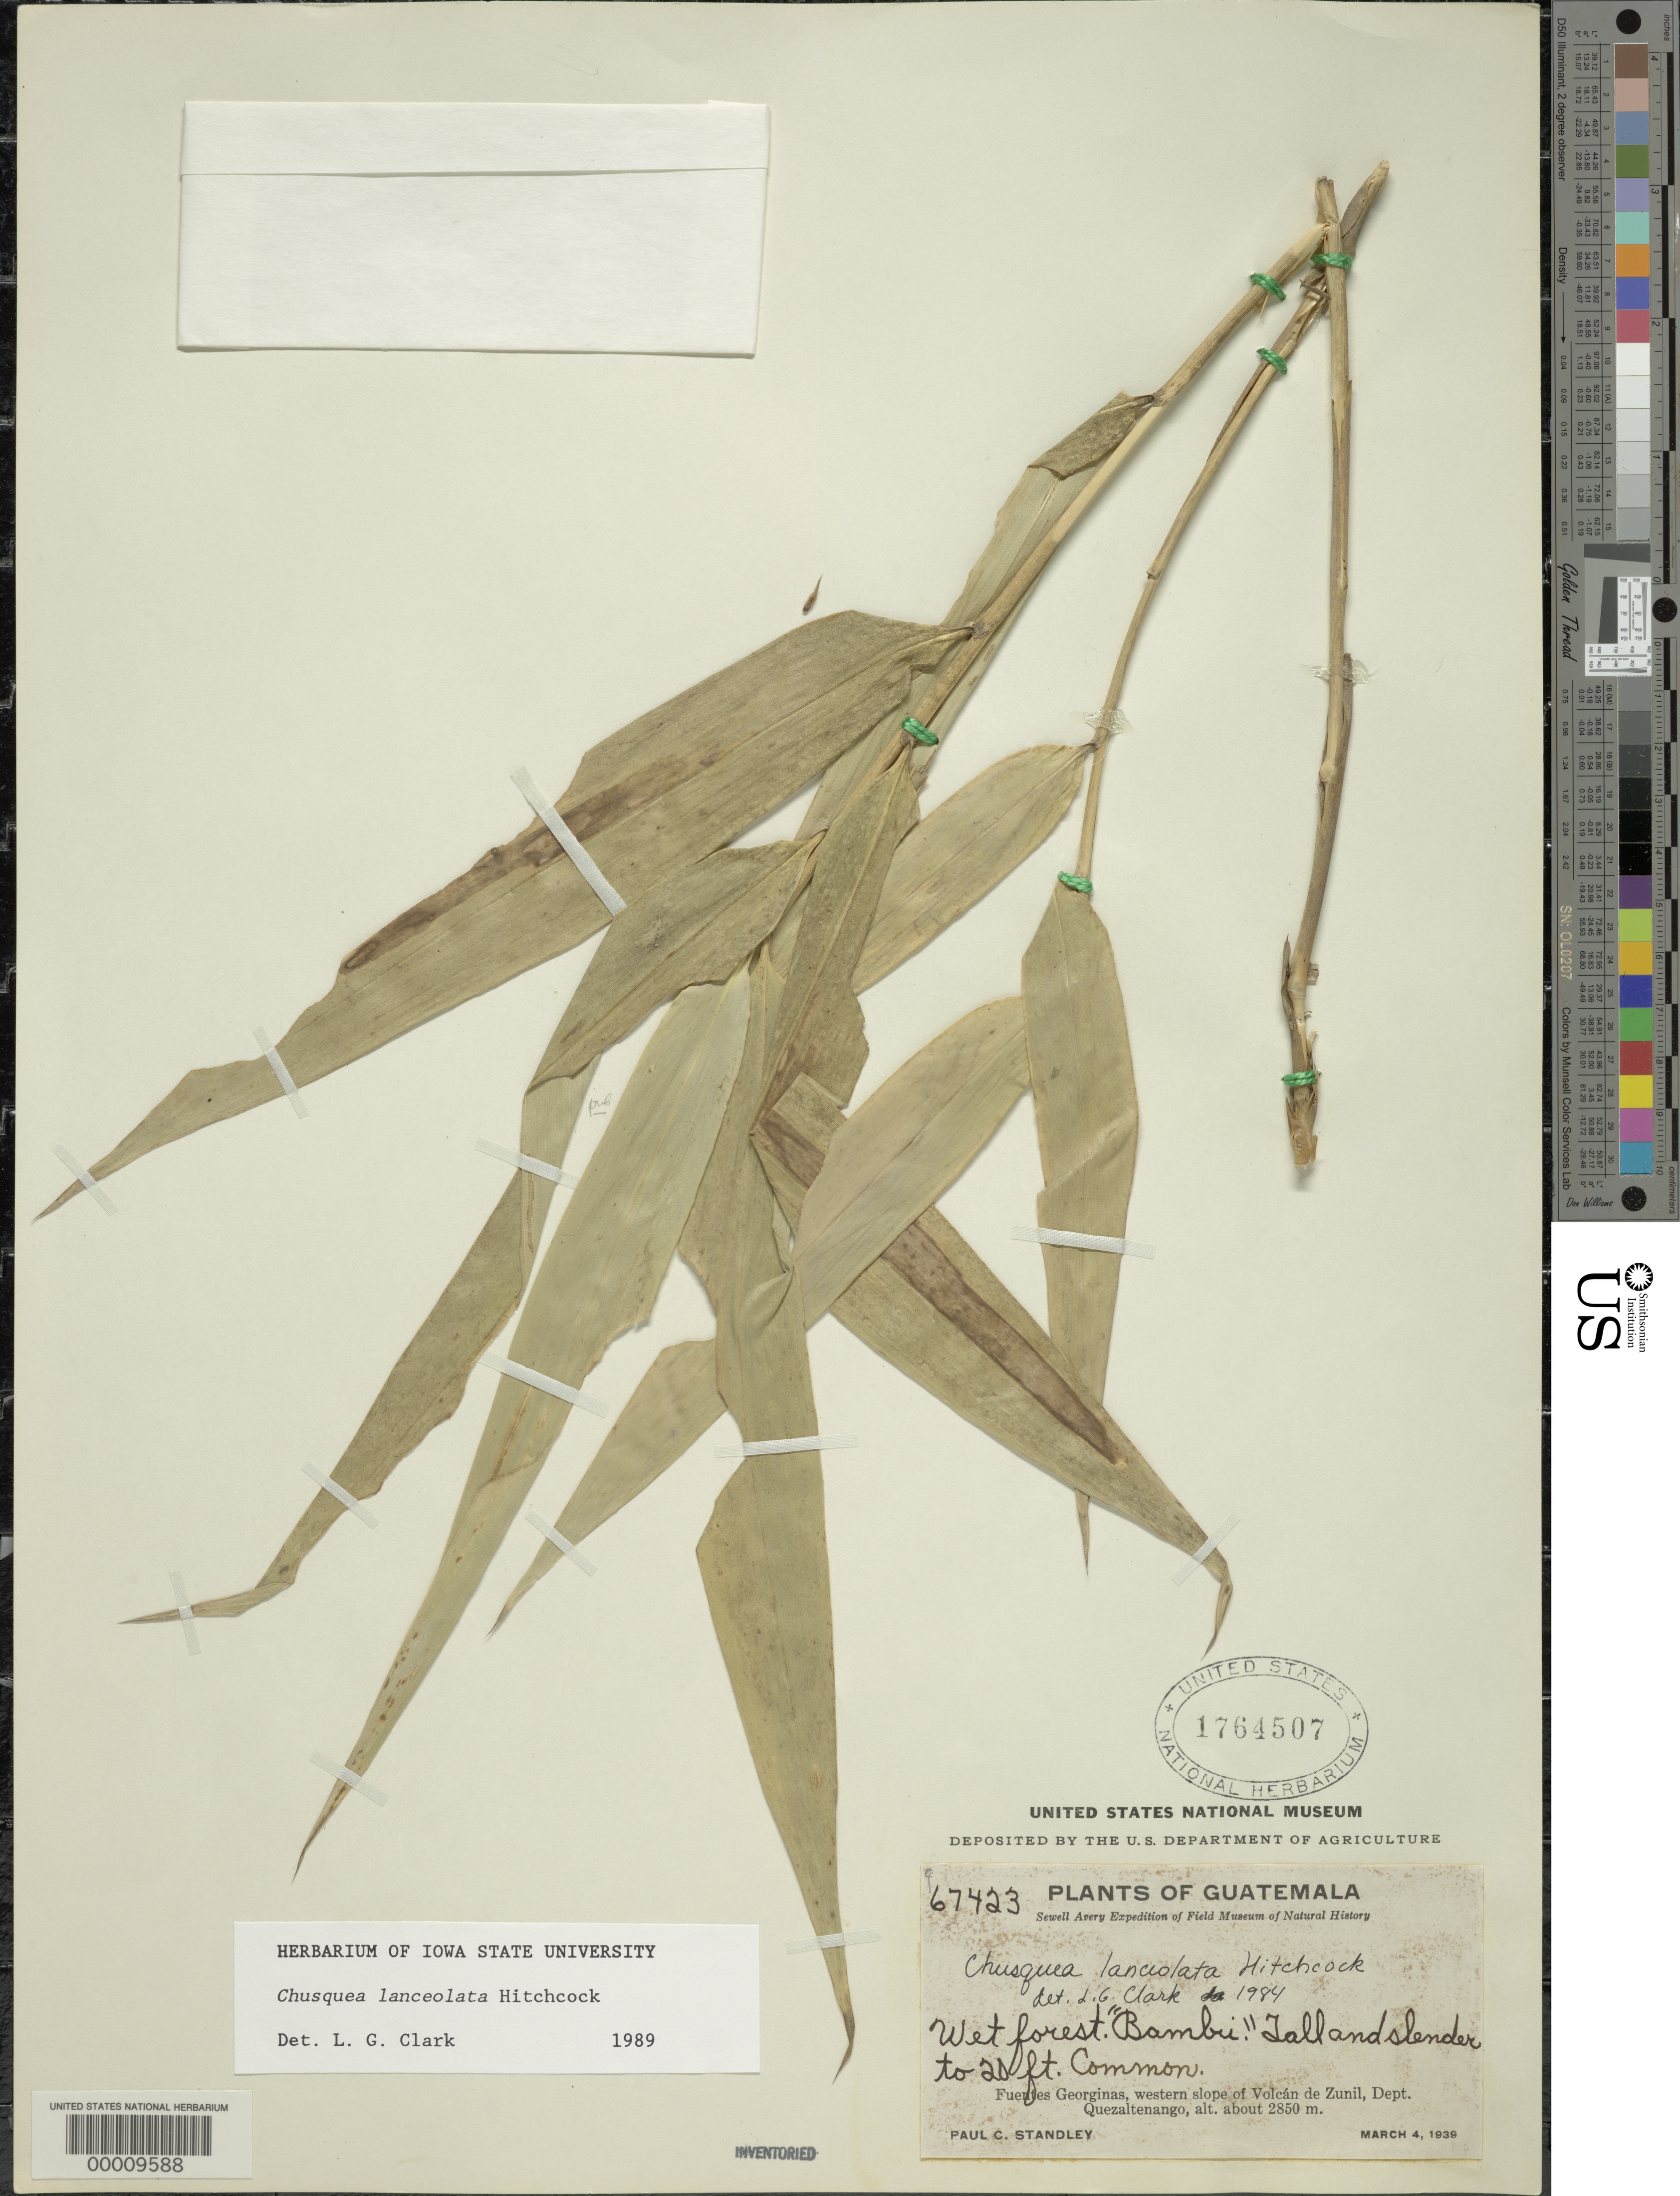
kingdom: Plantae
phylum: Tracheophyta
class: Liliopsida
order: Poales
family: Poaceae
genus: Chusquea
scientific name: Chusquea lanceolata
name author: Hitchc. in C.V. Morton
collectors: P. C. Standley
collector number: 67423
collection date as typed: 04 Mar 1939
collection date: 1939-03-04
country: Guatemala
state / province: Quetzaltenango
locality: Volcan de Zunil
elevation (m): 2850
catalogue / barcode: US 1764507